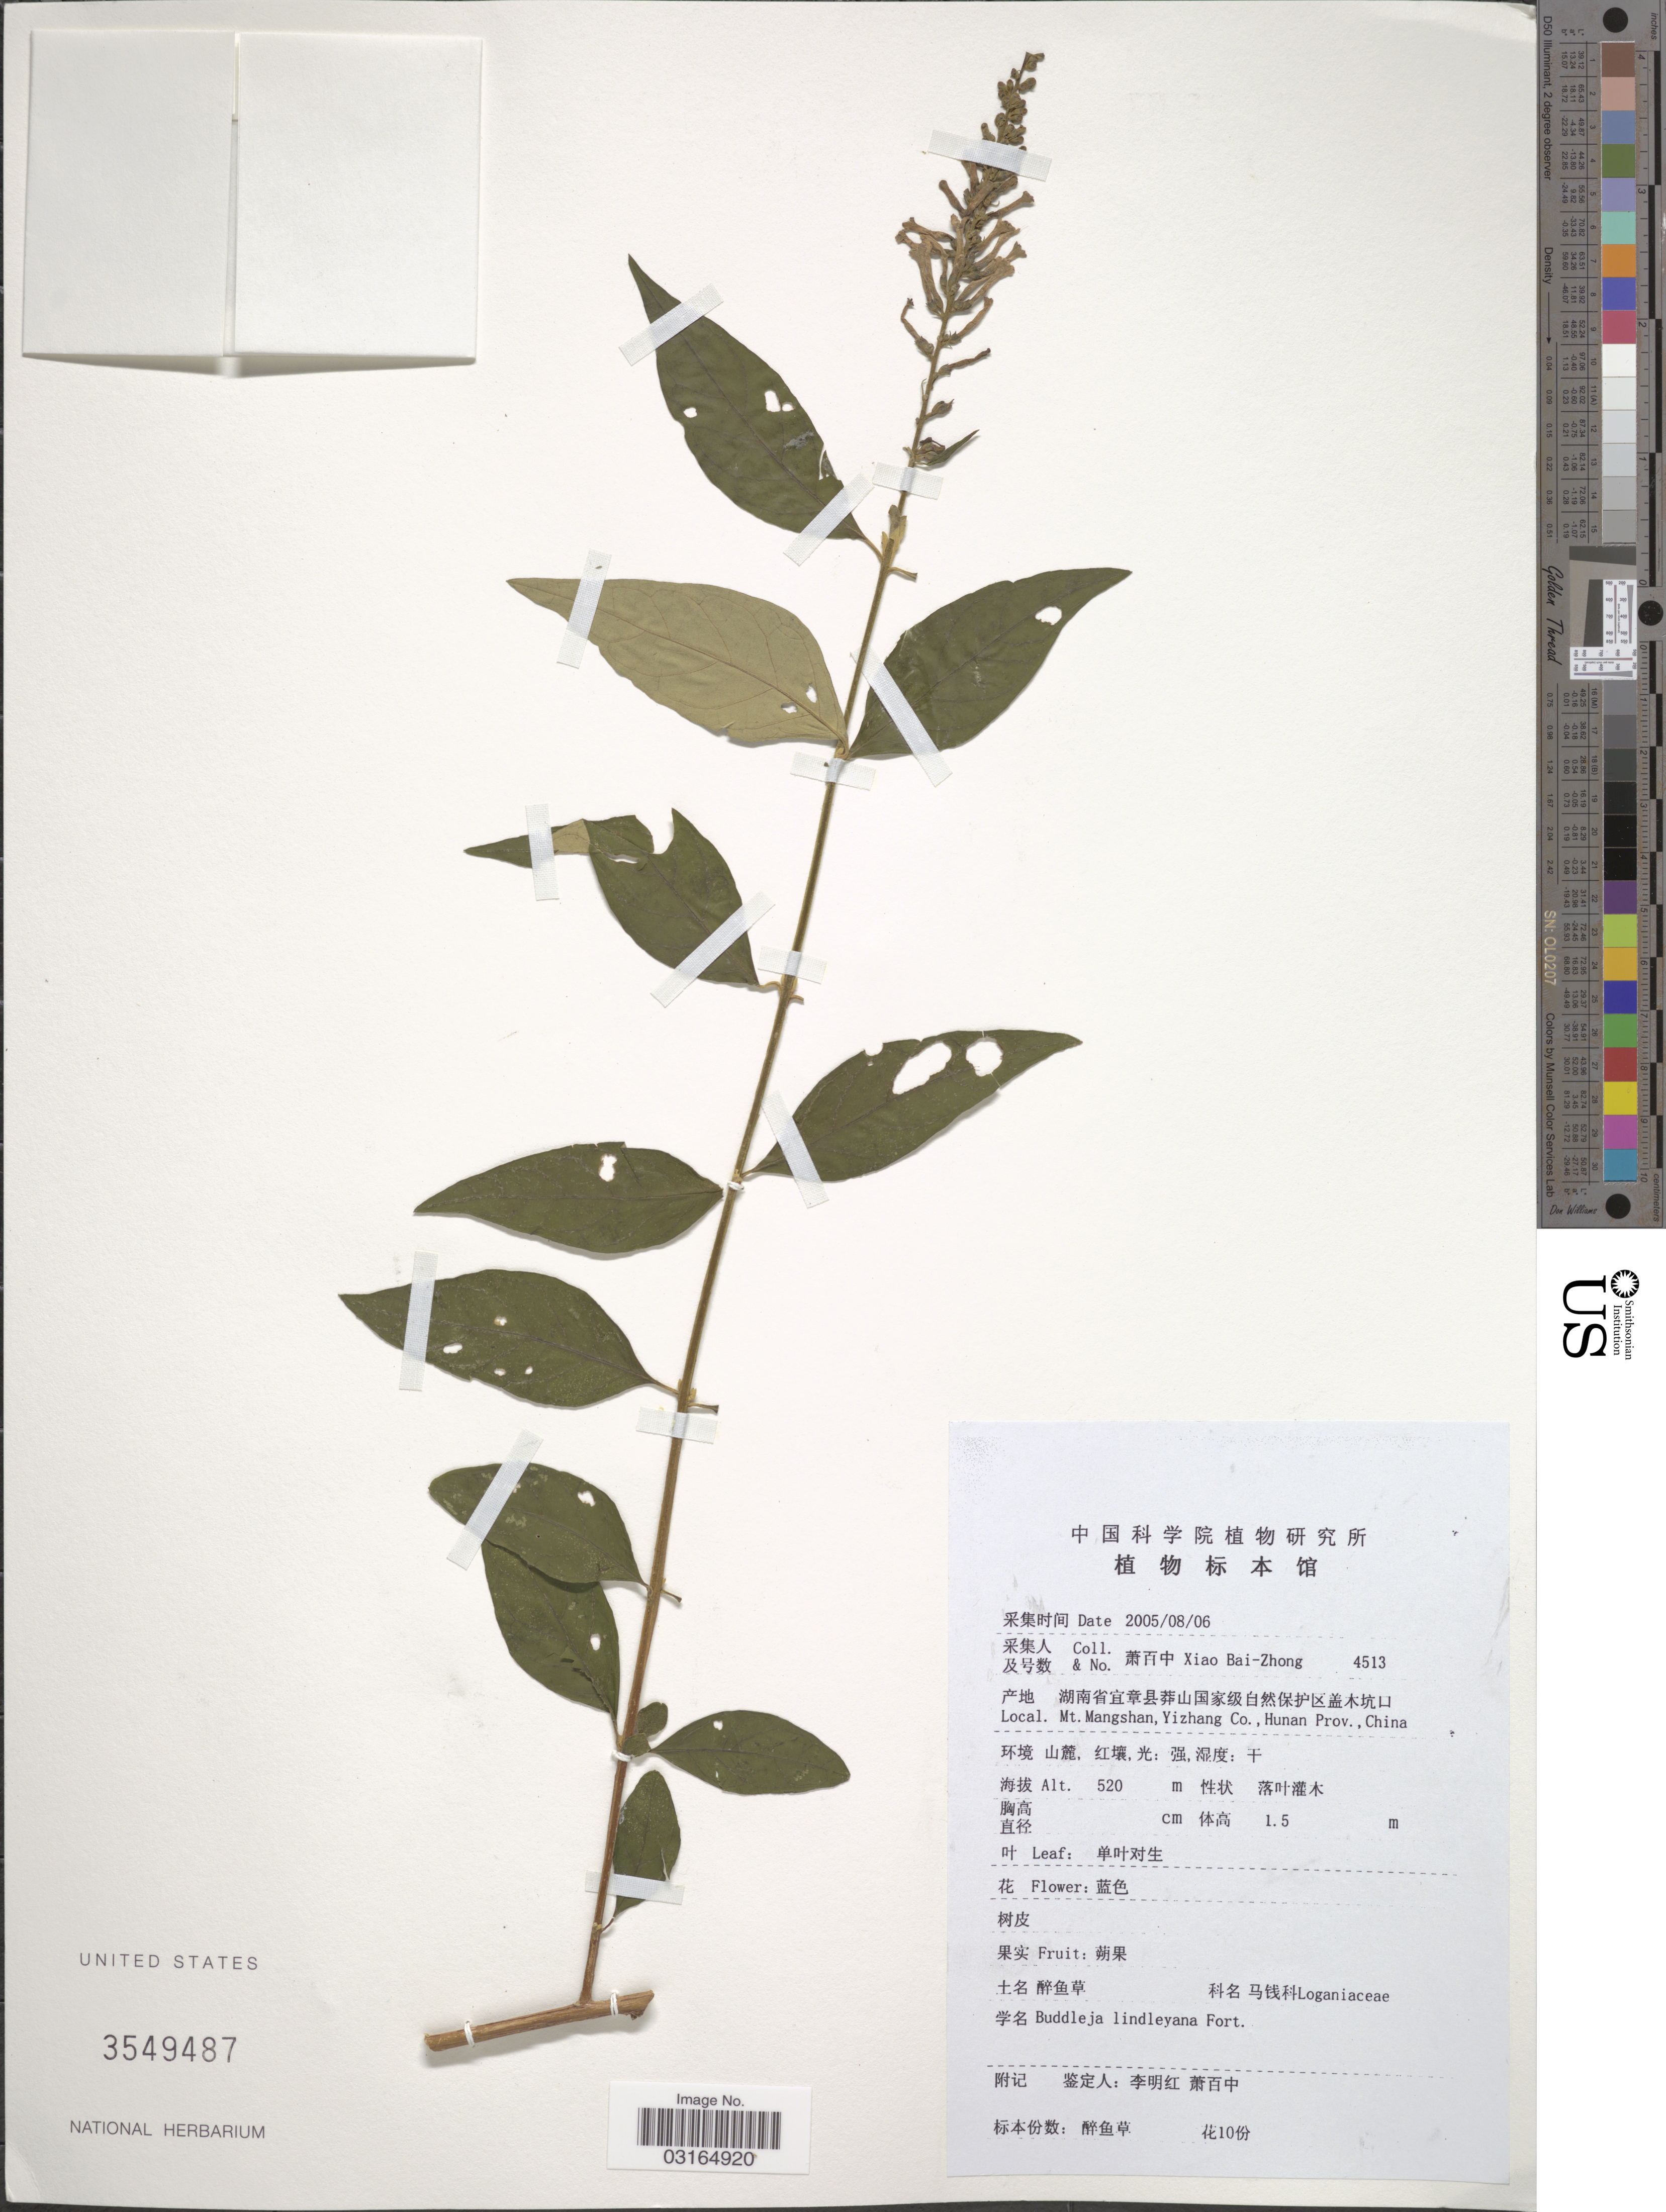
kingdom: Plantae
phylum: Tracheophyta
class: Magnoliopsida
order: Lamiales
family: Scrophulariaceae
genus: Buddleja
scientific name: Buddleja lindleyana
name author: Fortune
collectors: B. Z. Xiao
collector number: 4513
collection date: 2005-08-06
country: China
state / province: Hunan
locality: Mt. Mangshan, Yizhang Co.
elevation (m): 520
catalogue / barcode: US 3549487